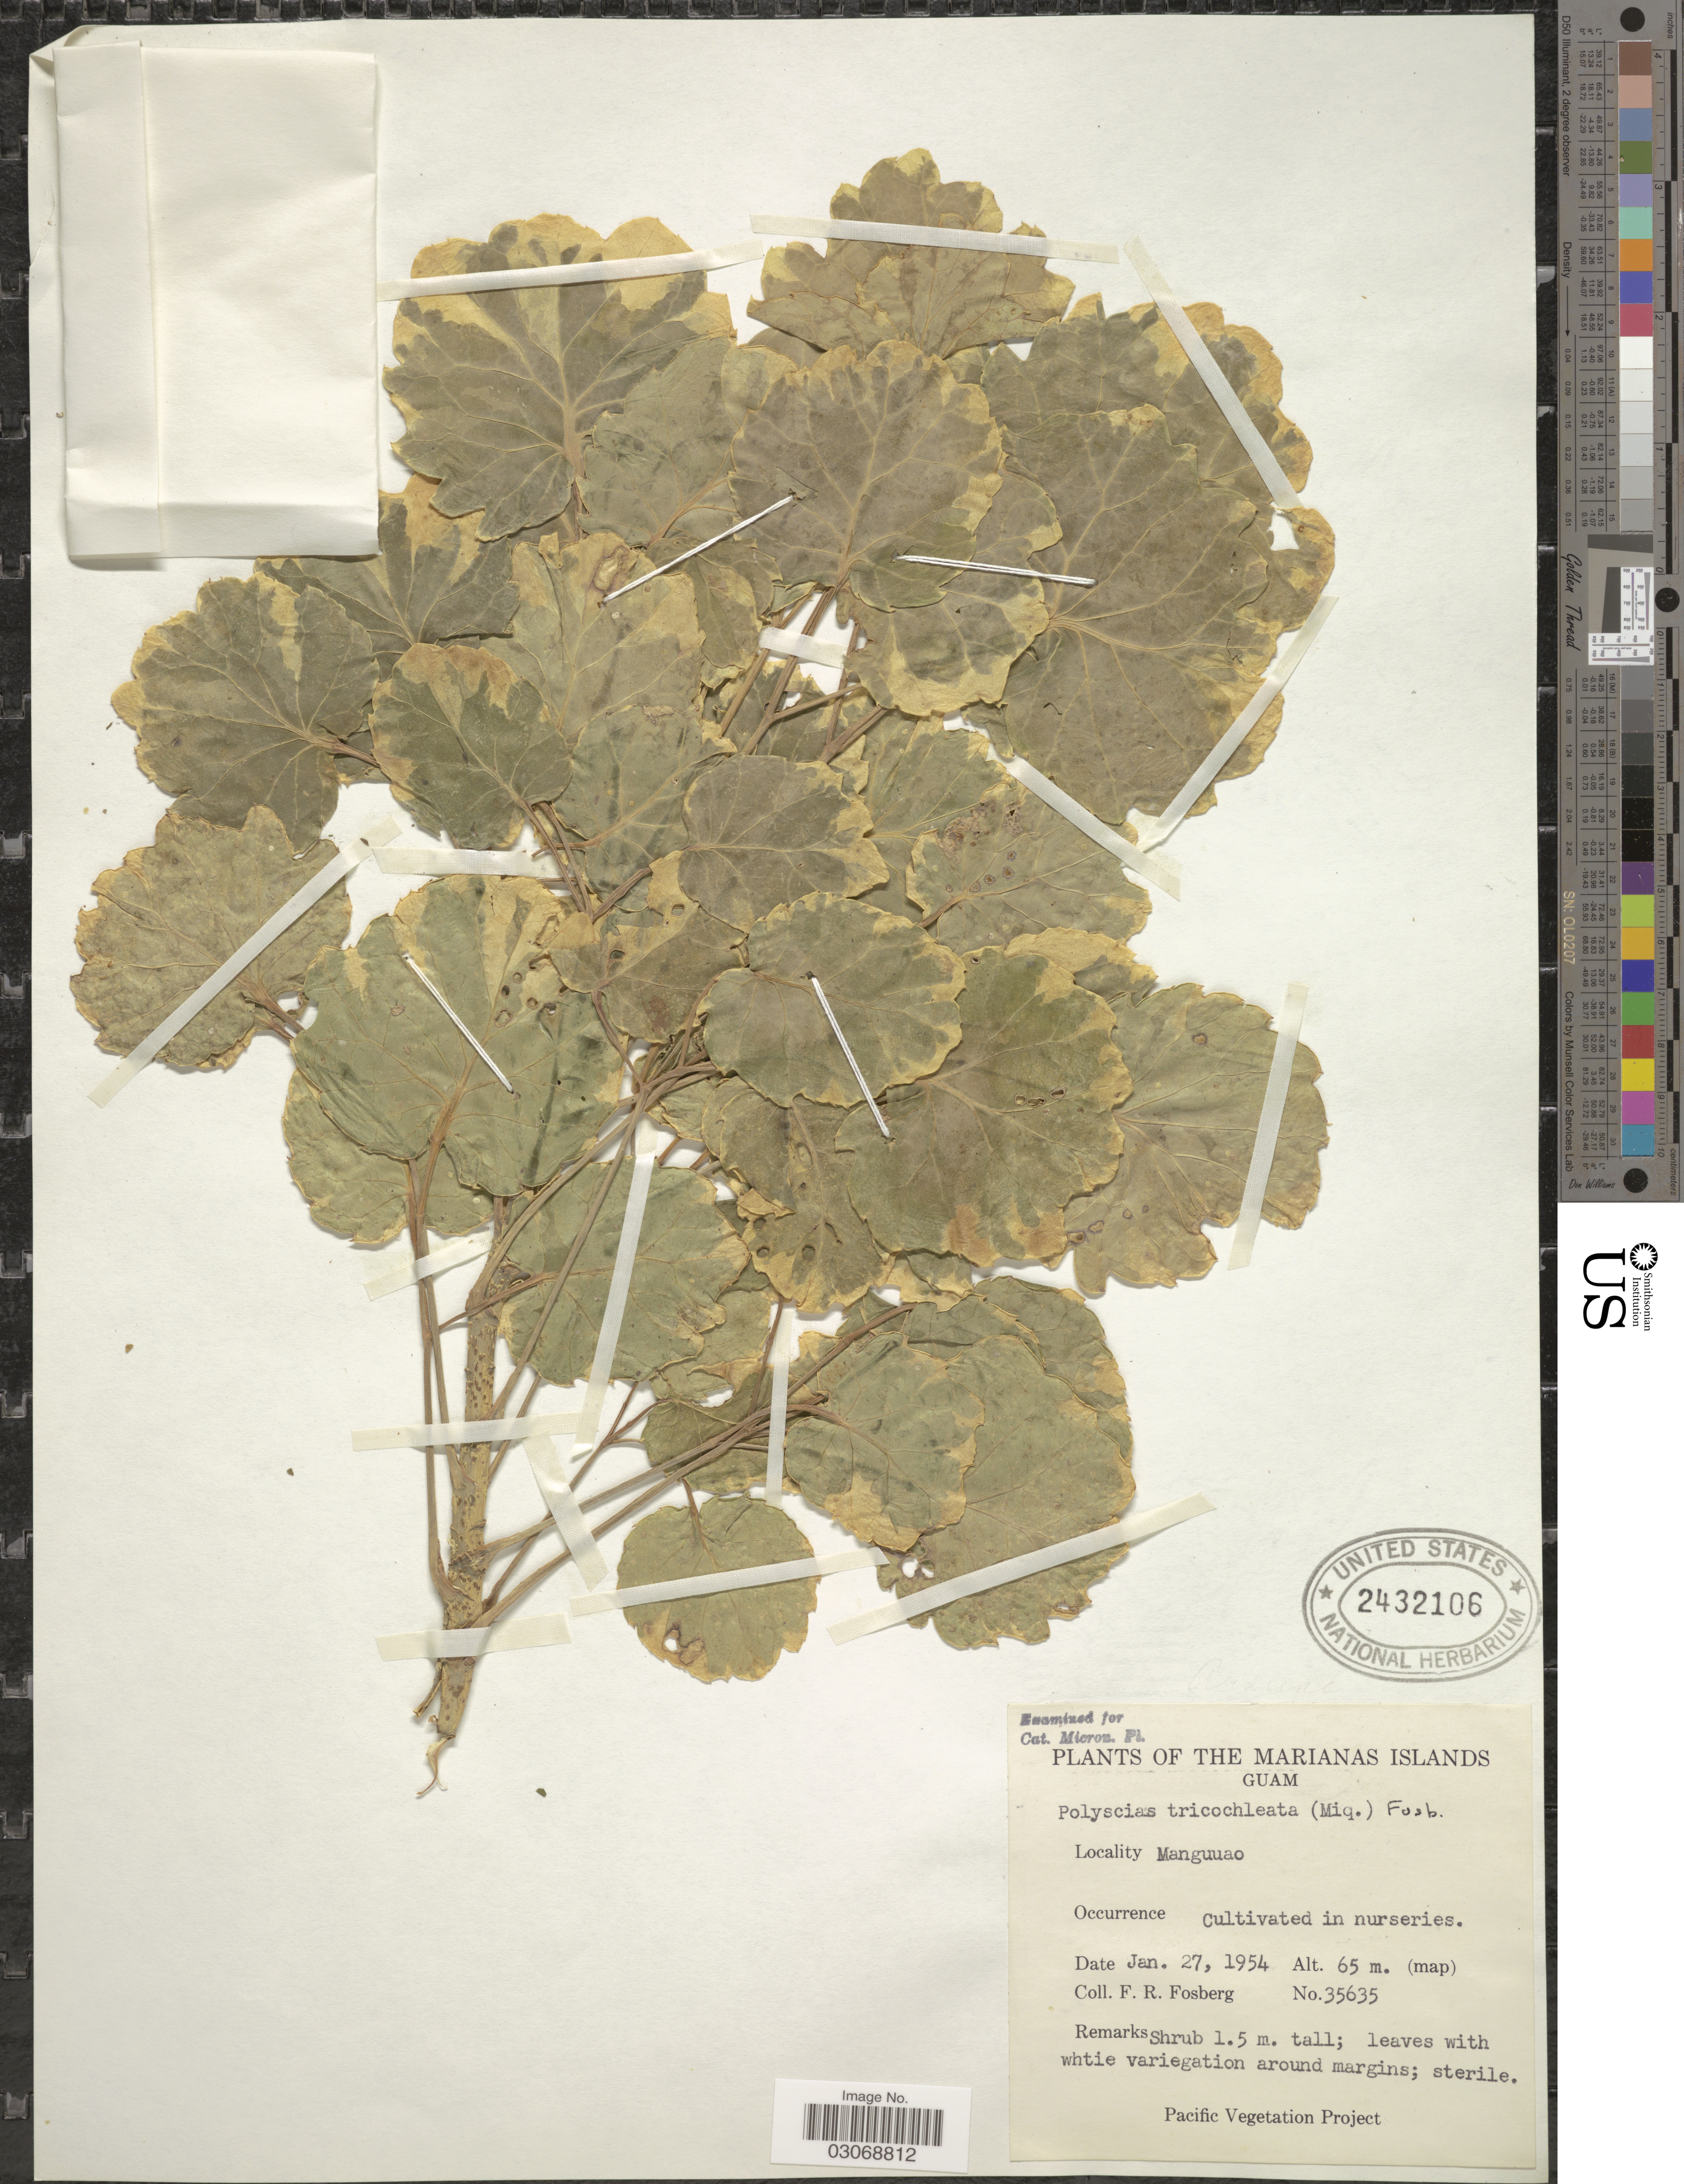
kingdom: Plantae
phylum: Tracheophyta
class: Magnoliopsida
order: Apiales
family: Araliaceae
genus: Polyscias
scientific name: Polyscias scutellaria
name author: (Burm. f.) Fosberg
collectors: F. R. Fosberg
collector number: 35635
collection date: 1954-01-27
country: Guam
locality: The Marianas Islands. Manguuao.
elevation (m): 65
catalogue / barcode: US 2432106